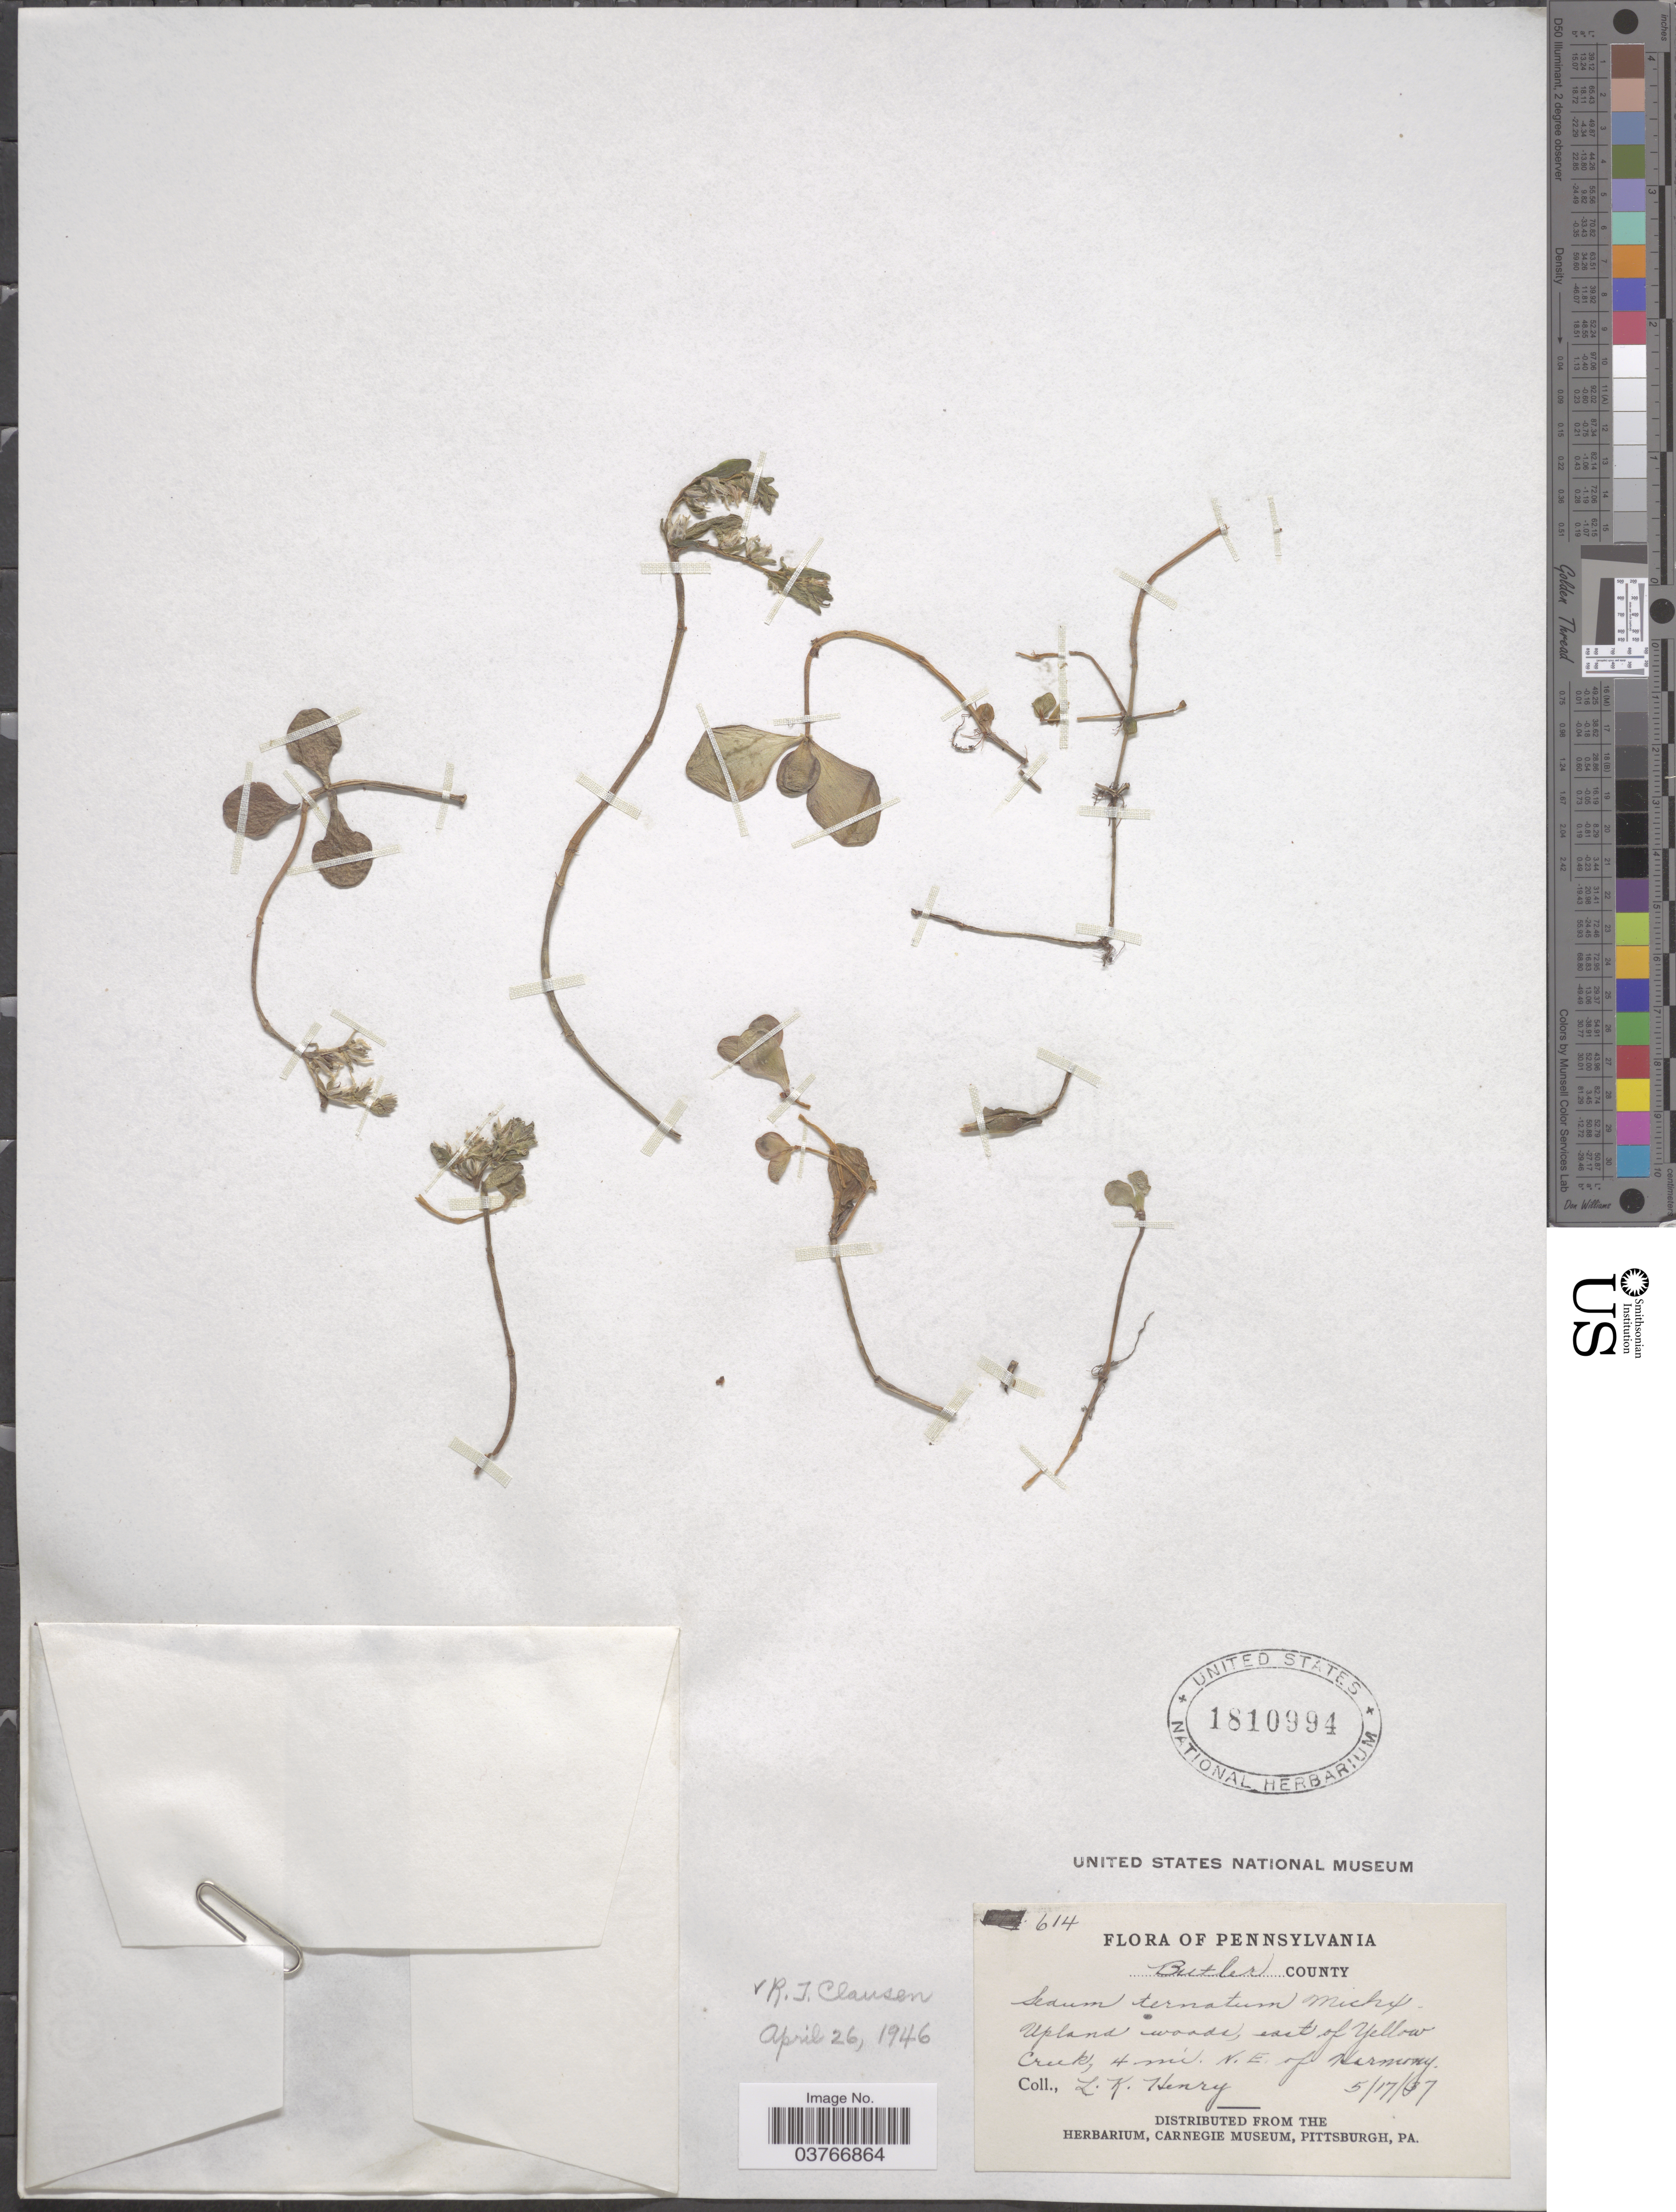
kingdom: Plantae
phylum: Tracheophyta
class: Magnoliopsida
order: Saxifragales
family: Crassulaceae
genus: Sedum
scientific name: Sedum ternatum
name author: Michx.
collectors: L. K. Henry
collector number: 614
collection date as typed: Transcribed d/m/y: 17/5/37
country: United States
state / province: Pennsylvania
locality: Butler County. Upland woods, east of Yellow Creek, 4 mi. N.E. of Harmony.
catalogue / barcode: US 1810994